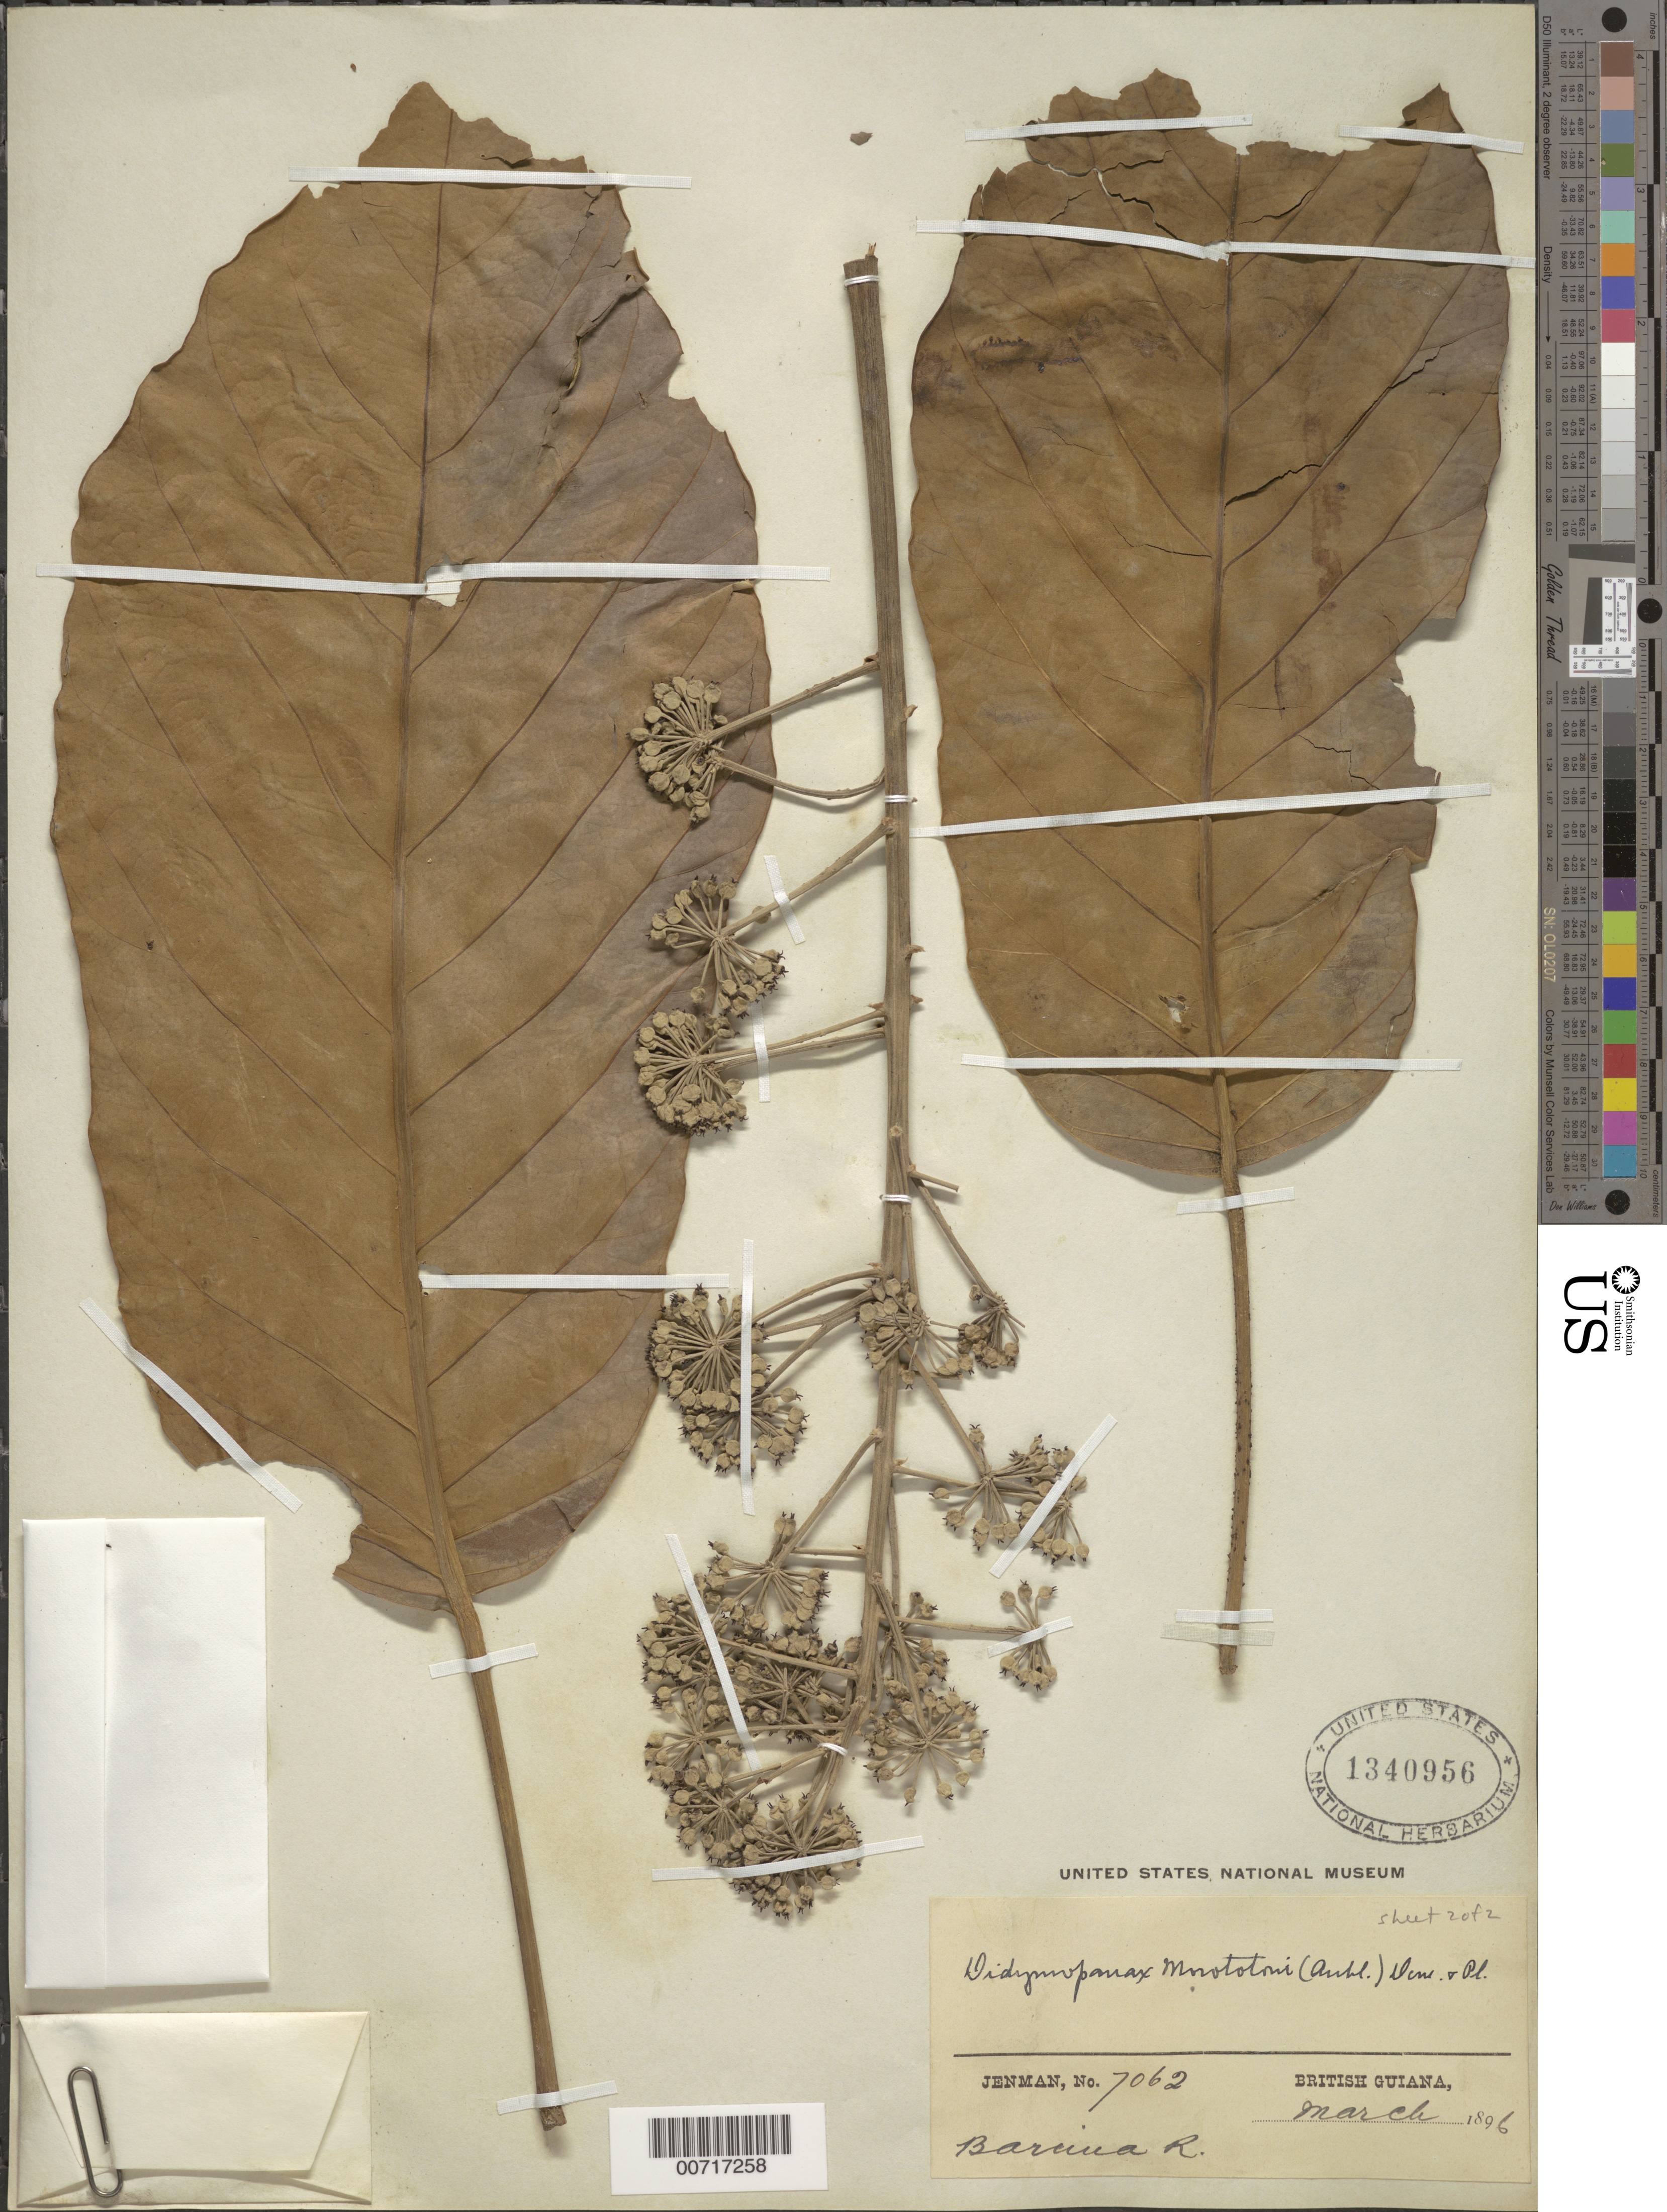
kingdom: Plantae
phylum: Tracheophyta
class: Magnoliopsida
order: Apiales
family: Araliaceae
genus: Schefflera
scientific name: Schefflera morototoni (Aubl.) Maguire, Steyerm. & Frodin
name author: (Aubl.) Maguire et al.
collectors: -. Jenman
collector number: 7062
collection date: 1896-03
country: Guyana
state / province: Barima-Waini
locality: British Guiana, Barima R.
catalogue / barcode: US 1340956